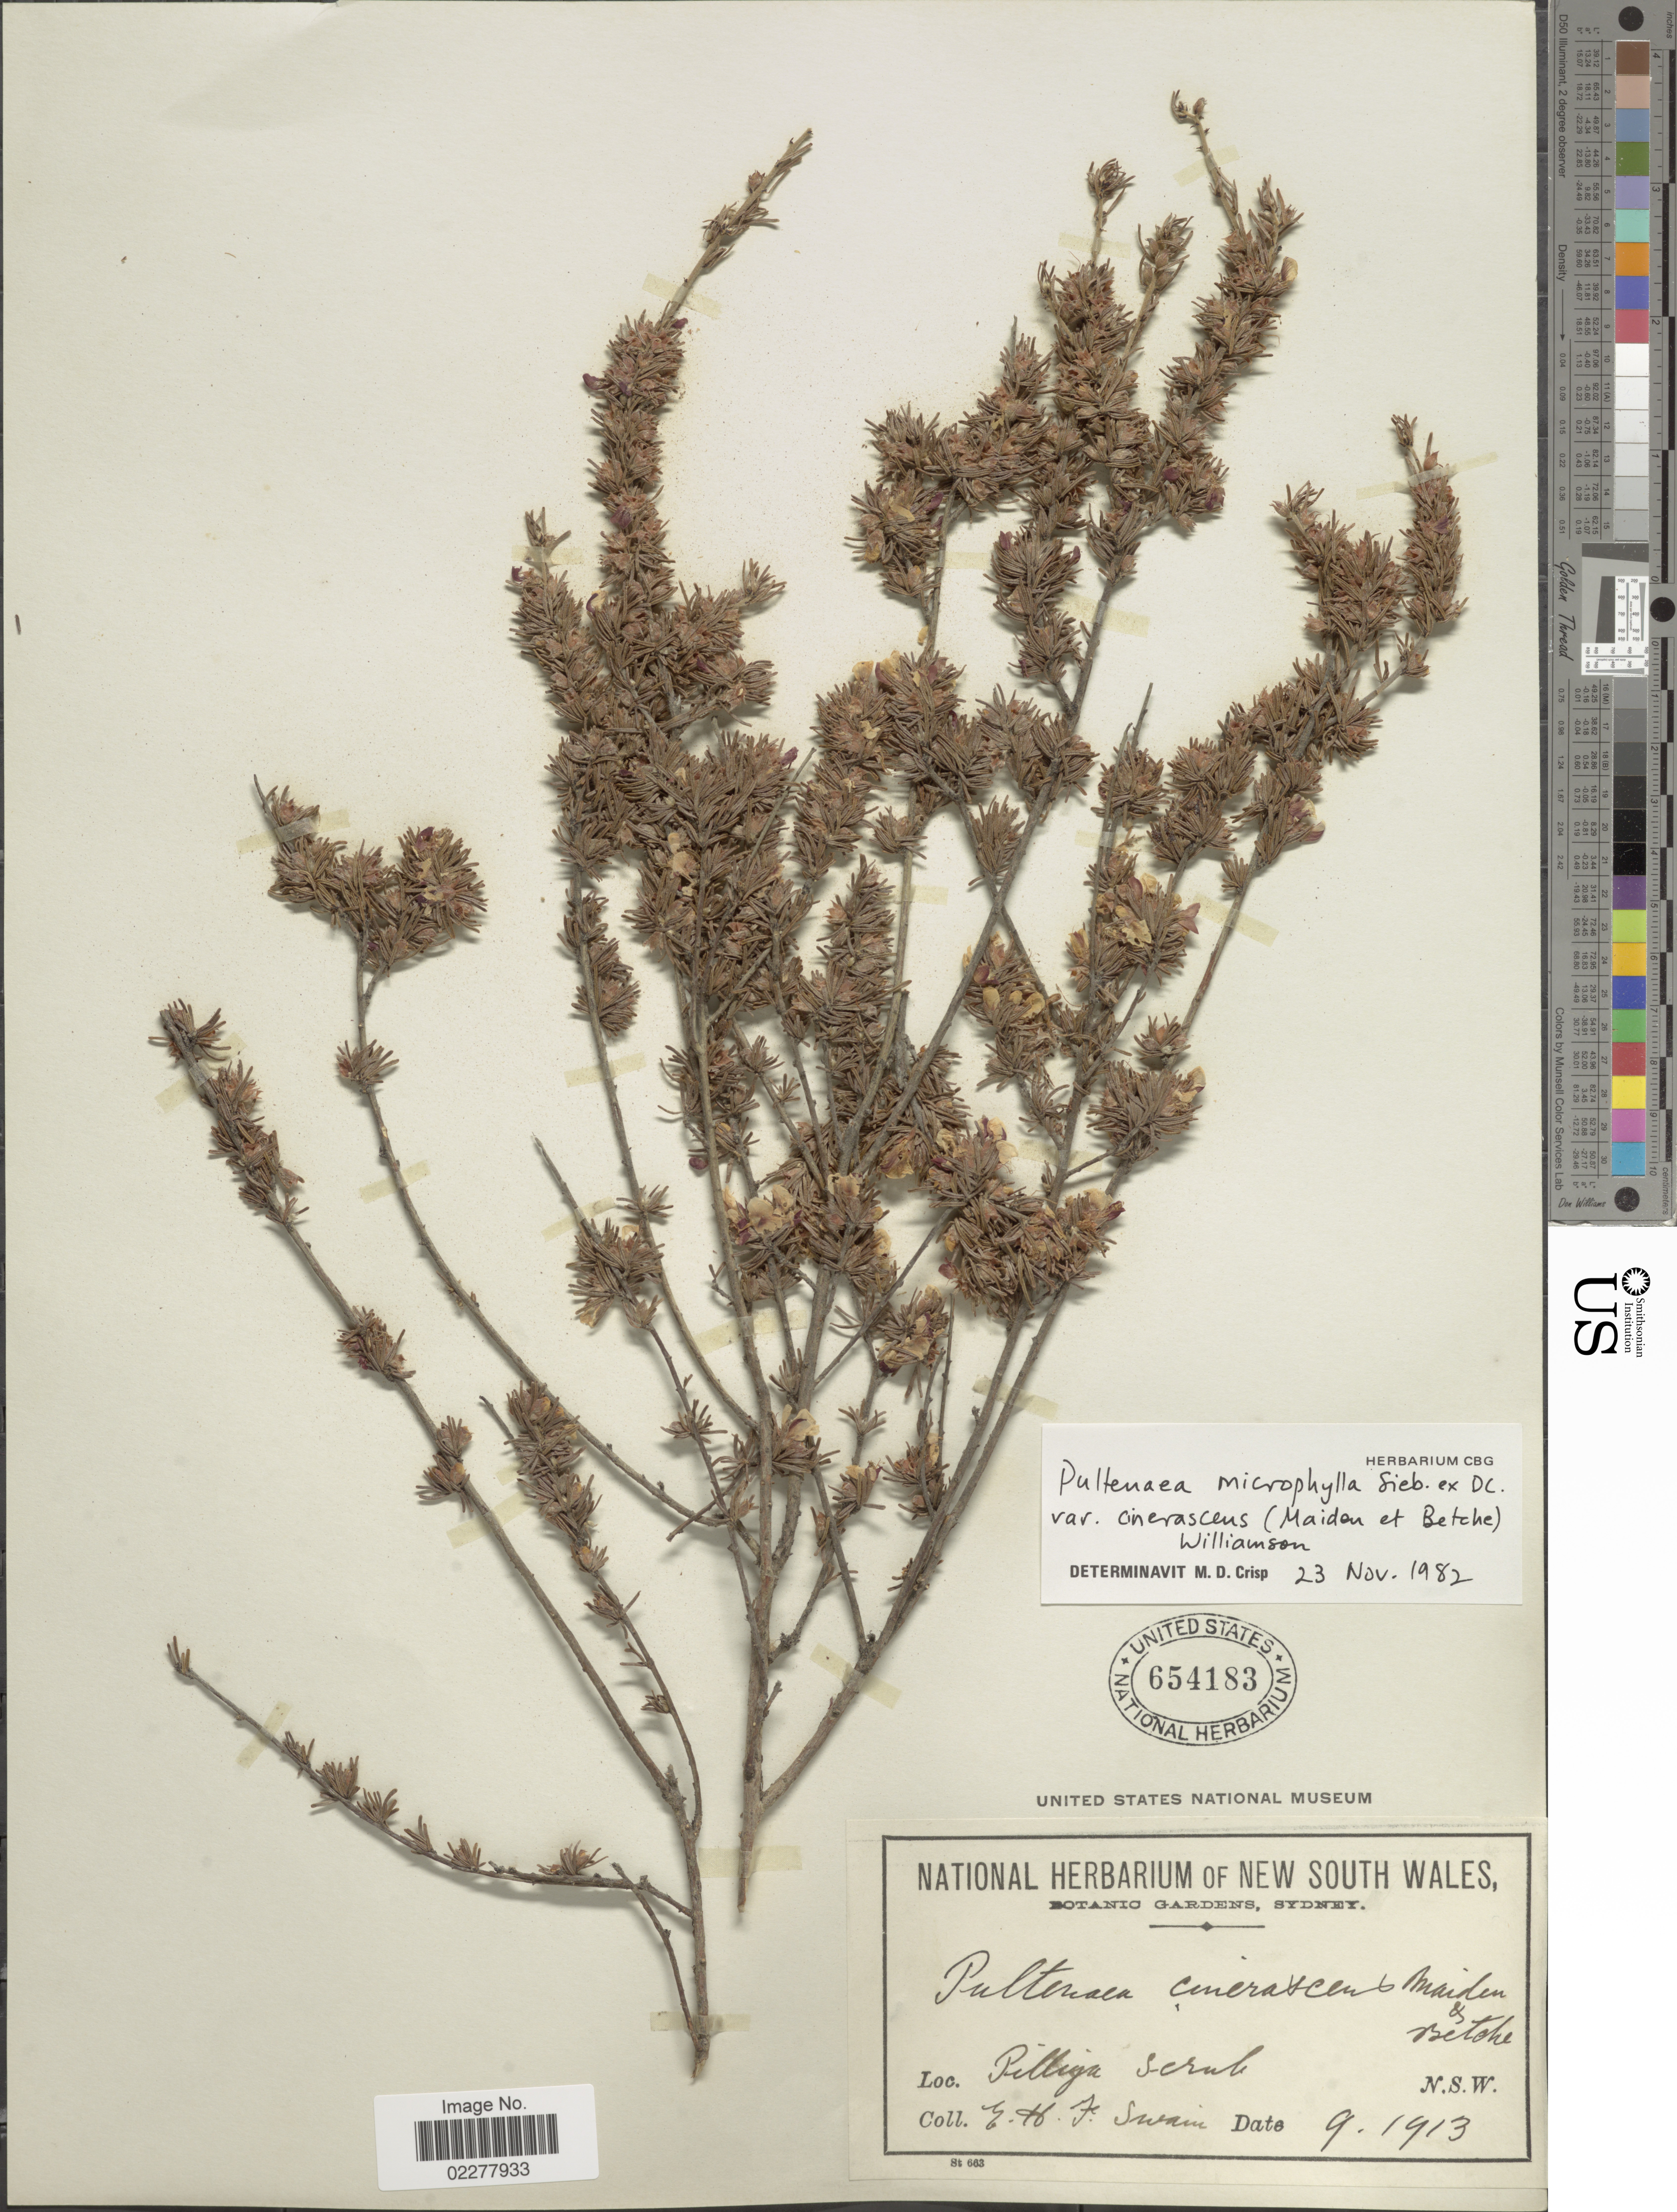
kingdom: Plantae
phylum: Tracheophyta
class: Magnoliopsida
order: Fabales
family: Fabaceae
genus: Pultenaea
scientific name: Pultenaea microphylla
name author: Sieber ex DC.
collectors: E. Swain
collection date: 1913-09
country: Australia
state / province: New South Wales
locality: Pilliga Scrub. N.S.W.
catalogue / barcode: US 654183